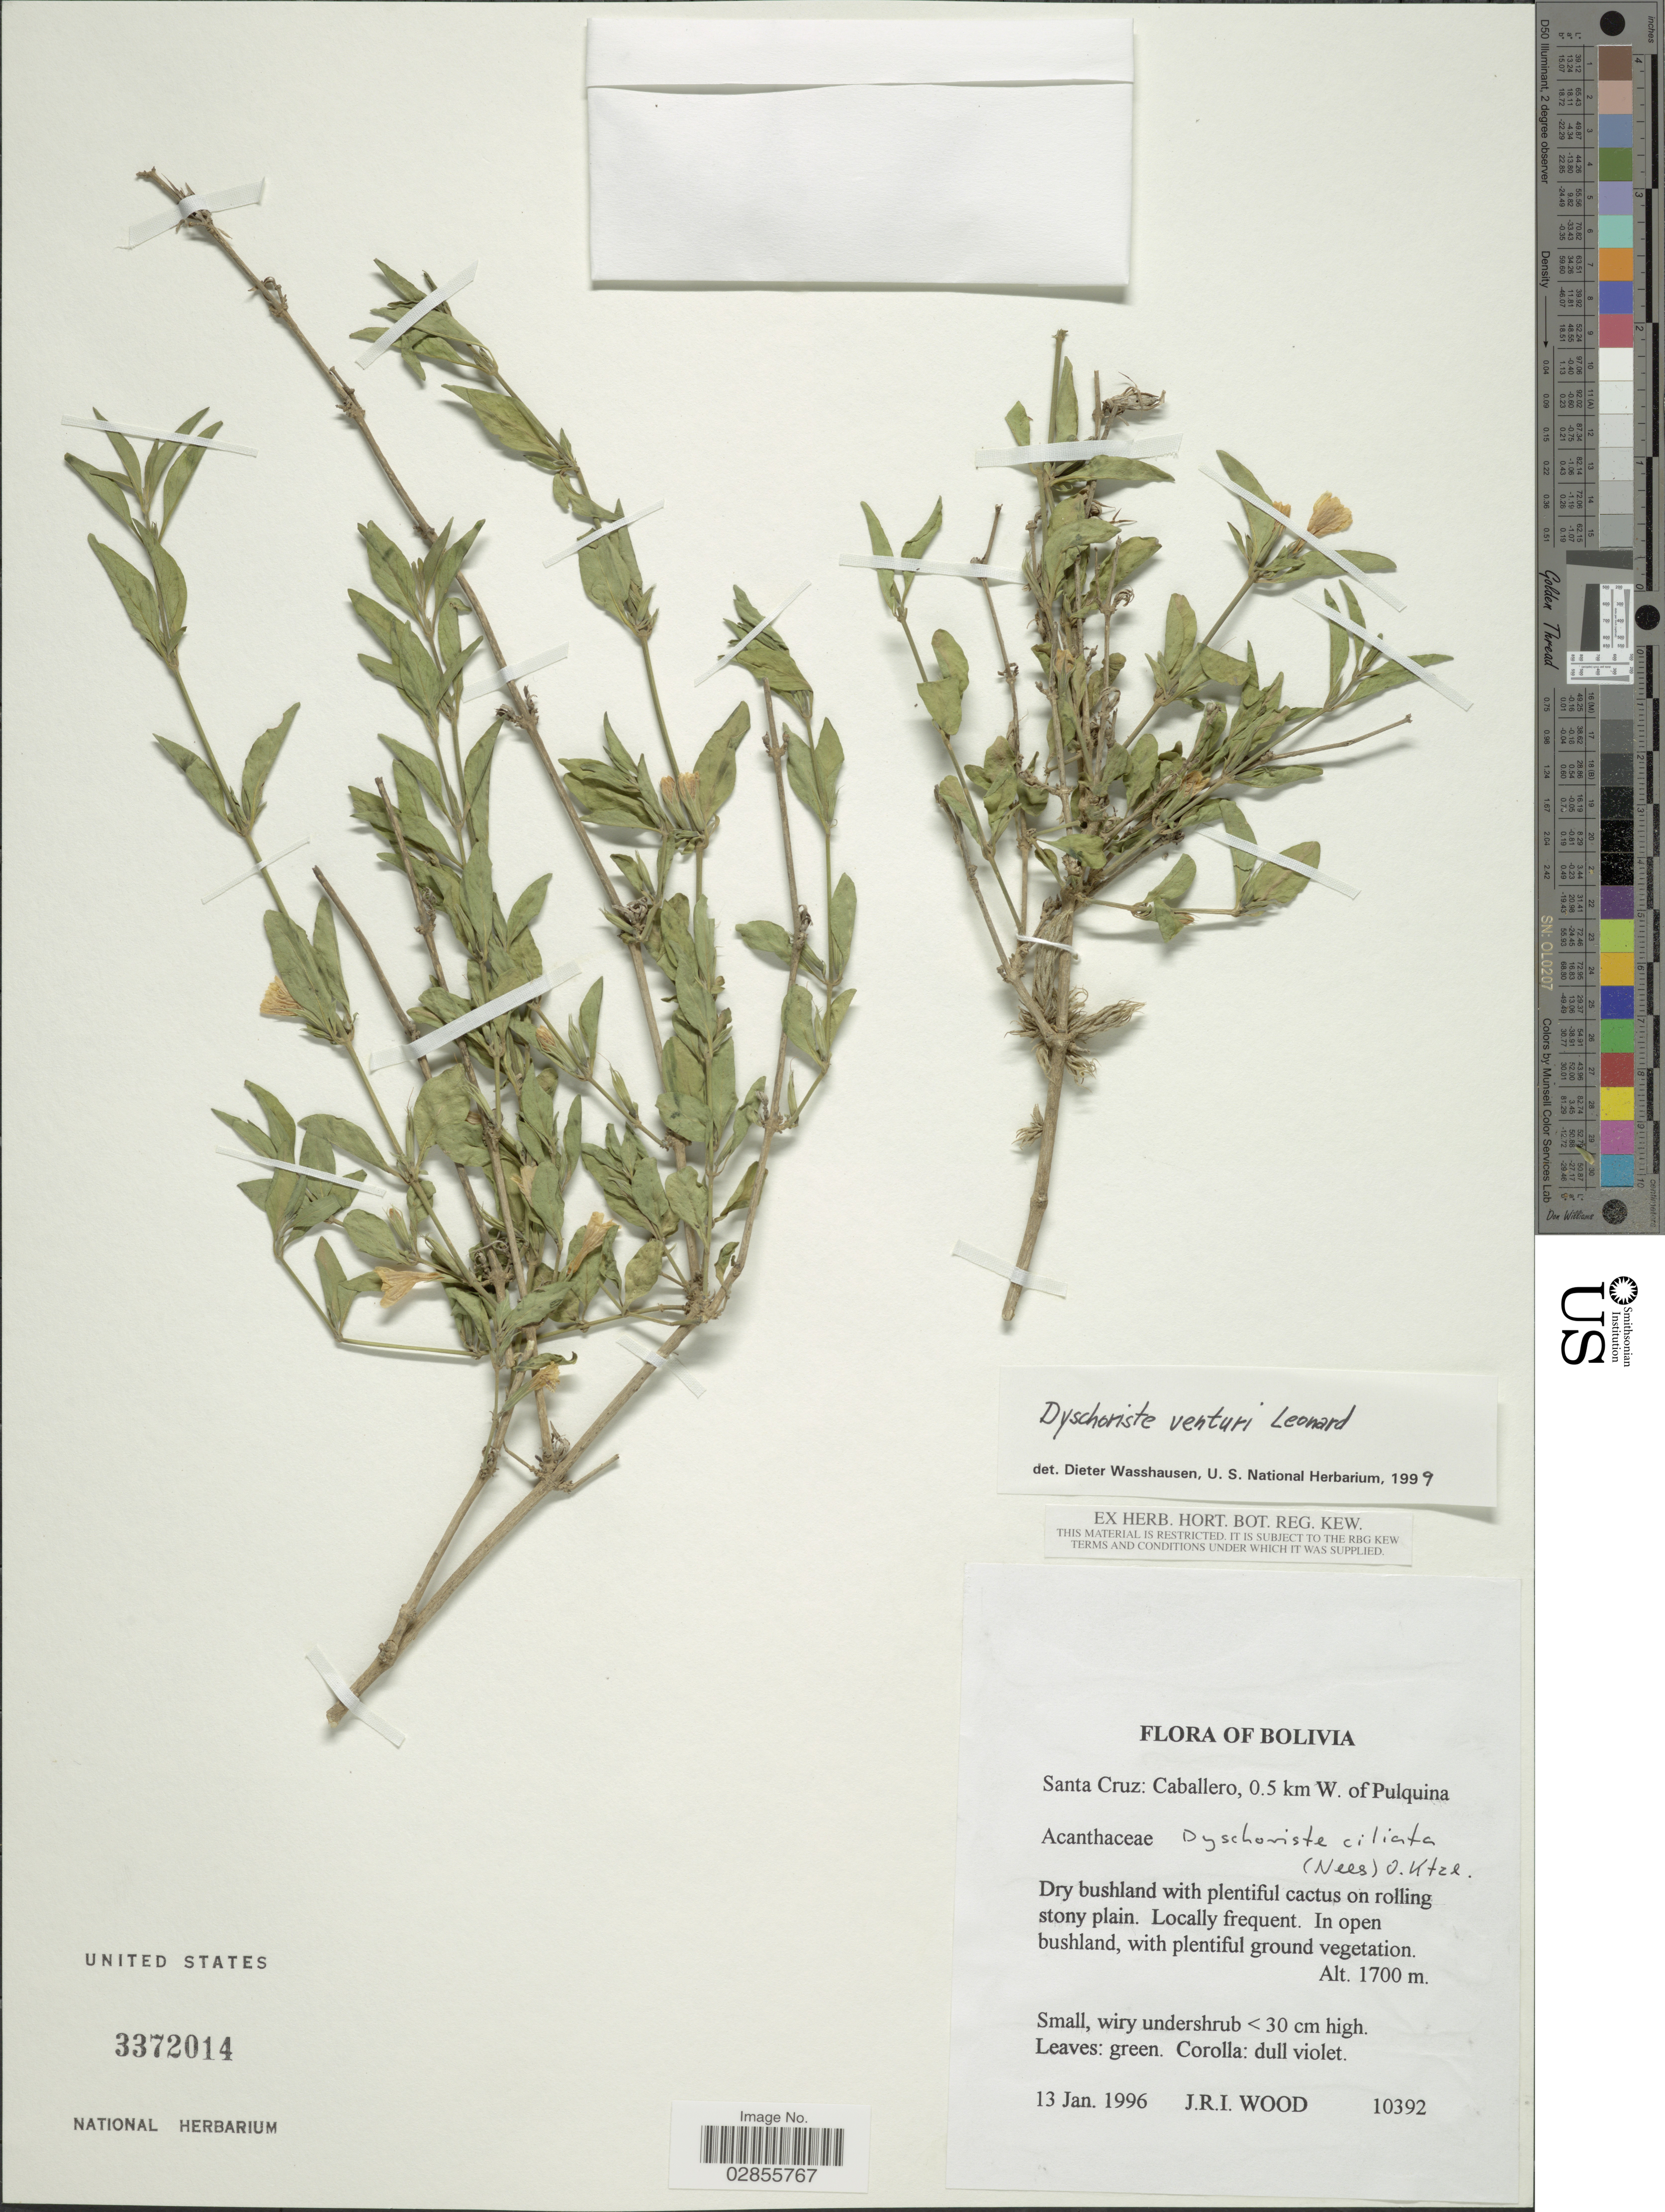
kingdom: Plantae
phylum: Tracheophyta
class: Magnoliopsida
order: Lamiales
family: Acanthaceae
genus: Dyschoriste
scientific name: Dyschoriste venturii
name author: Leonard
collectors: J. R. I. Wood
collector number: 10392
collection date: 1996-01-13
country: Bolivia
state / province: Santa Cruz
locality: Caballero, 0.5 km W. of Pulquina.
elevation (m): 1700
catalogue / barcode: US 3372014